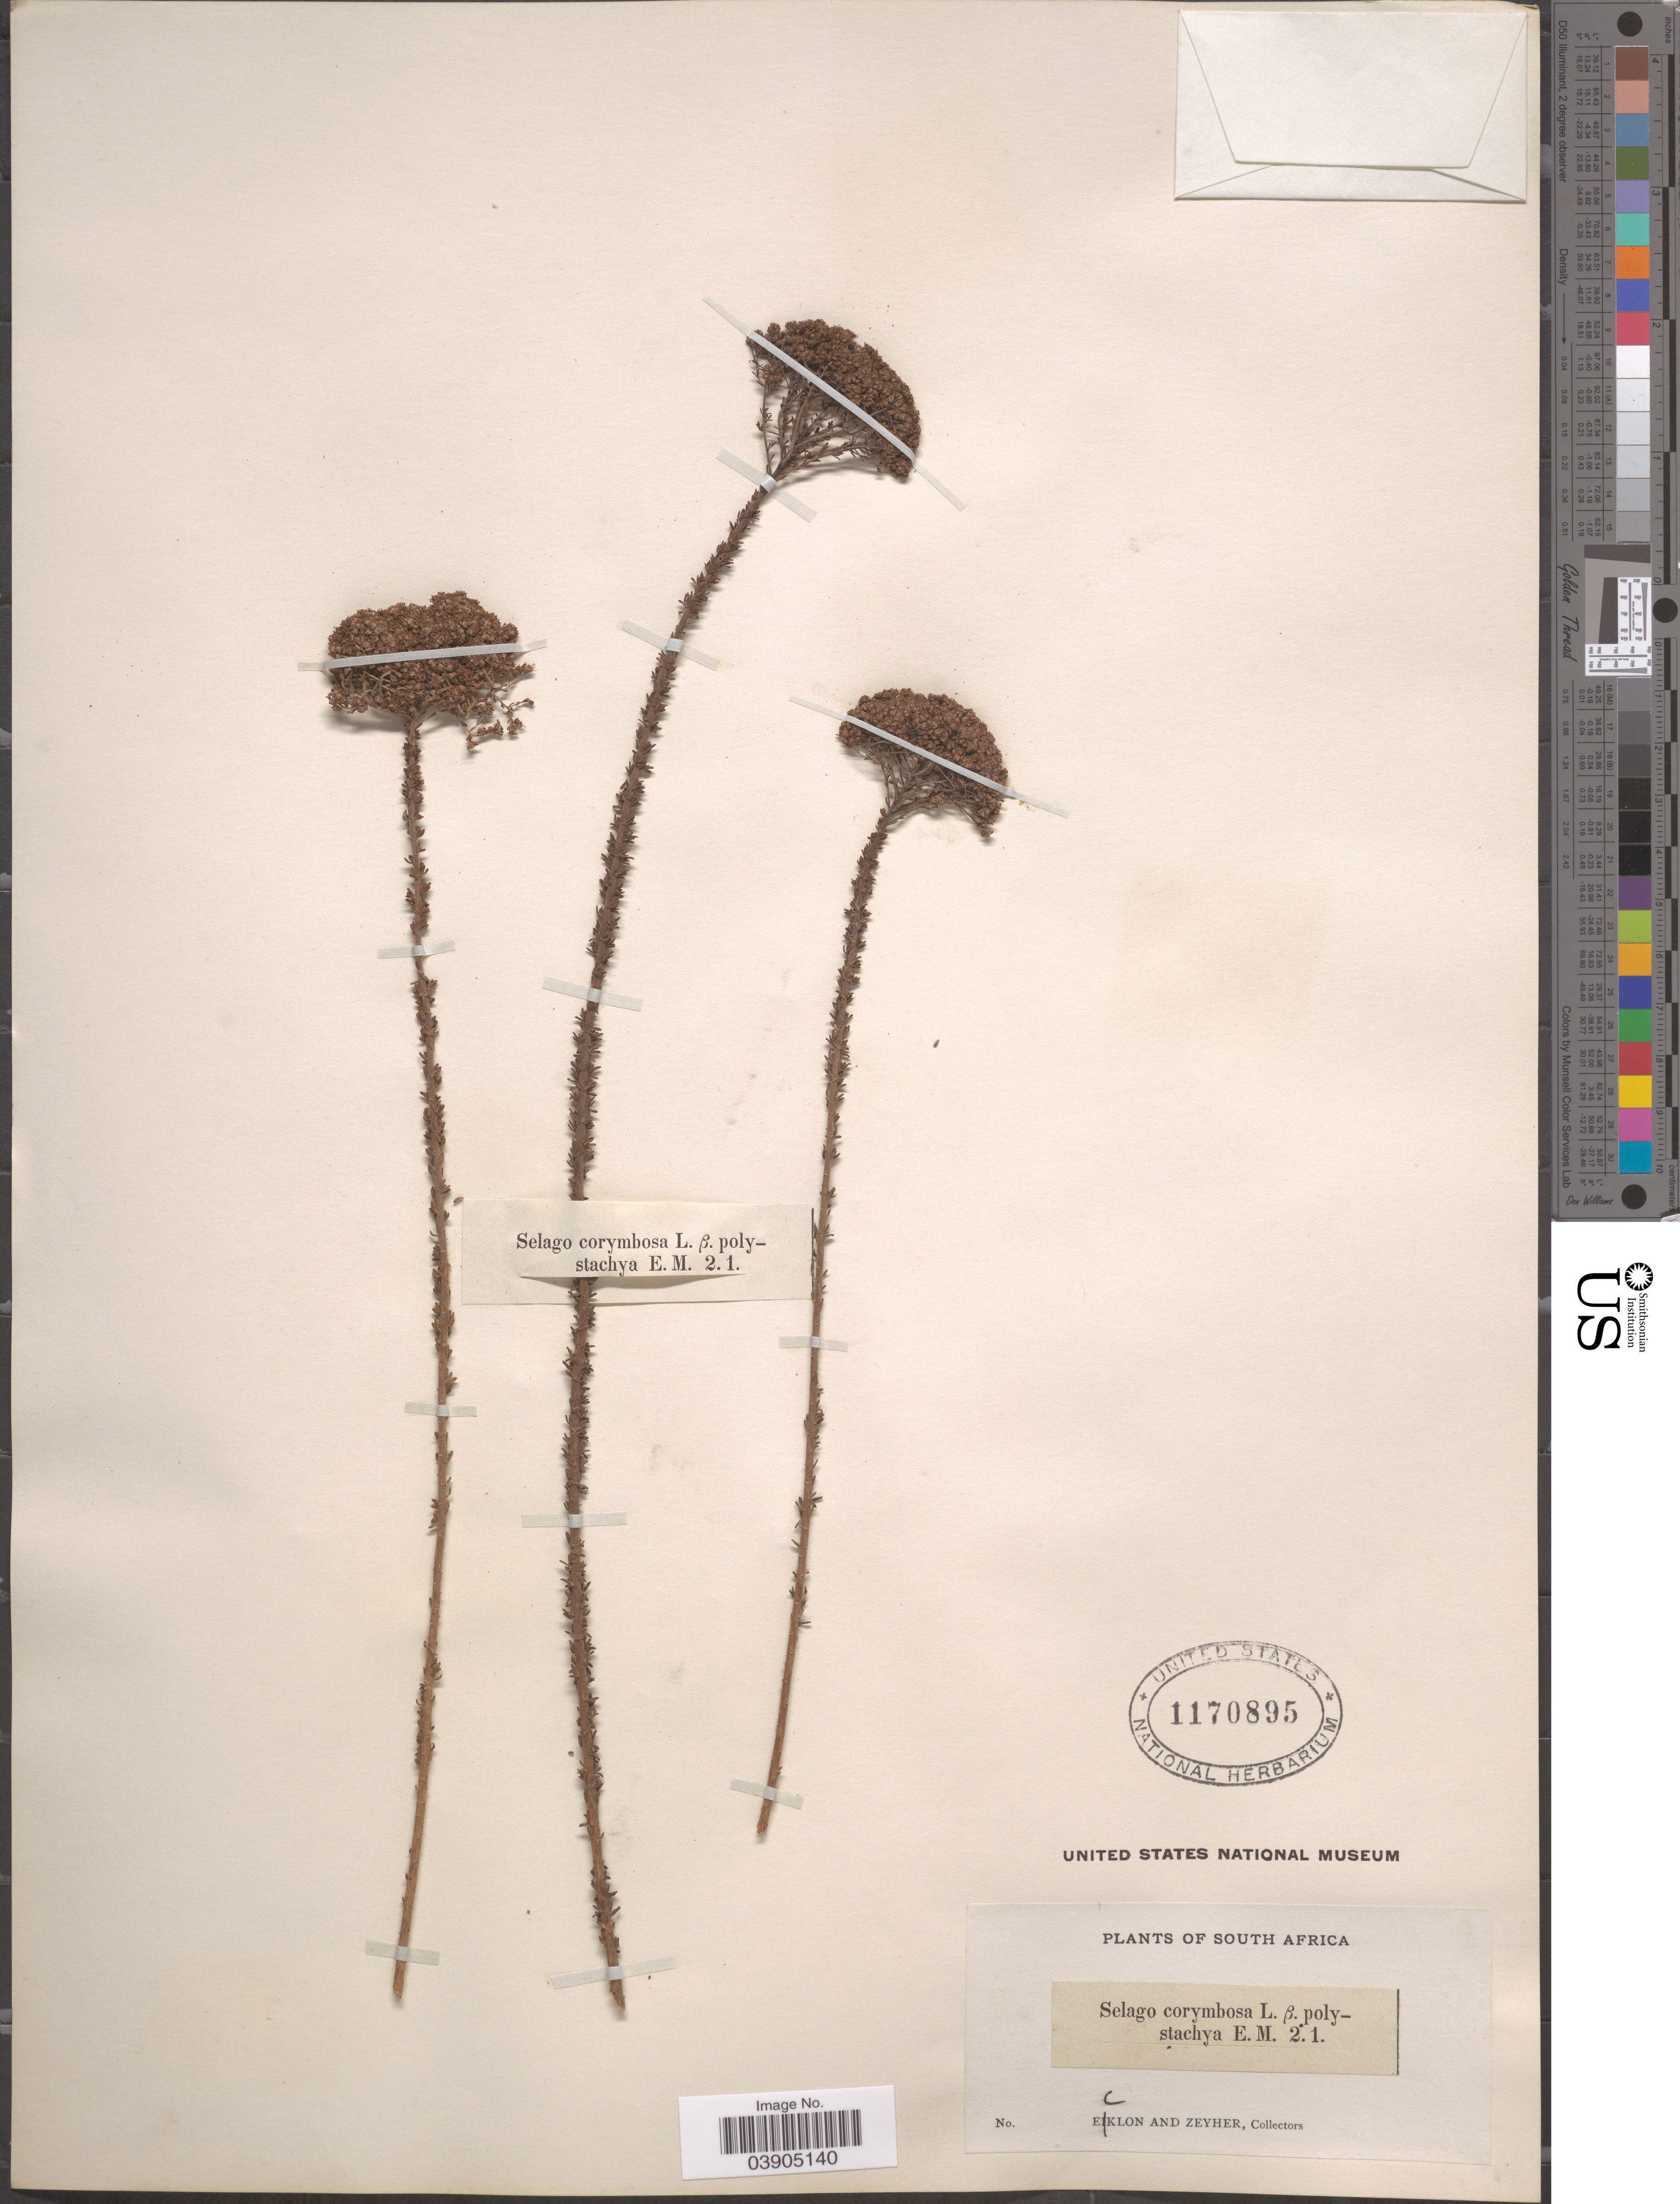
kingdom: Plantae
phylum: Tracheophyta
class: Magnoliopsida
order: Lamiales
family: Scrophulariaceae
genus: Selago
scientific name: Selago corymbosa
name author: L.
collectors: -. Ecklon & -. Zeyher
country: South Africa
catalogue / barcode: US 1170895